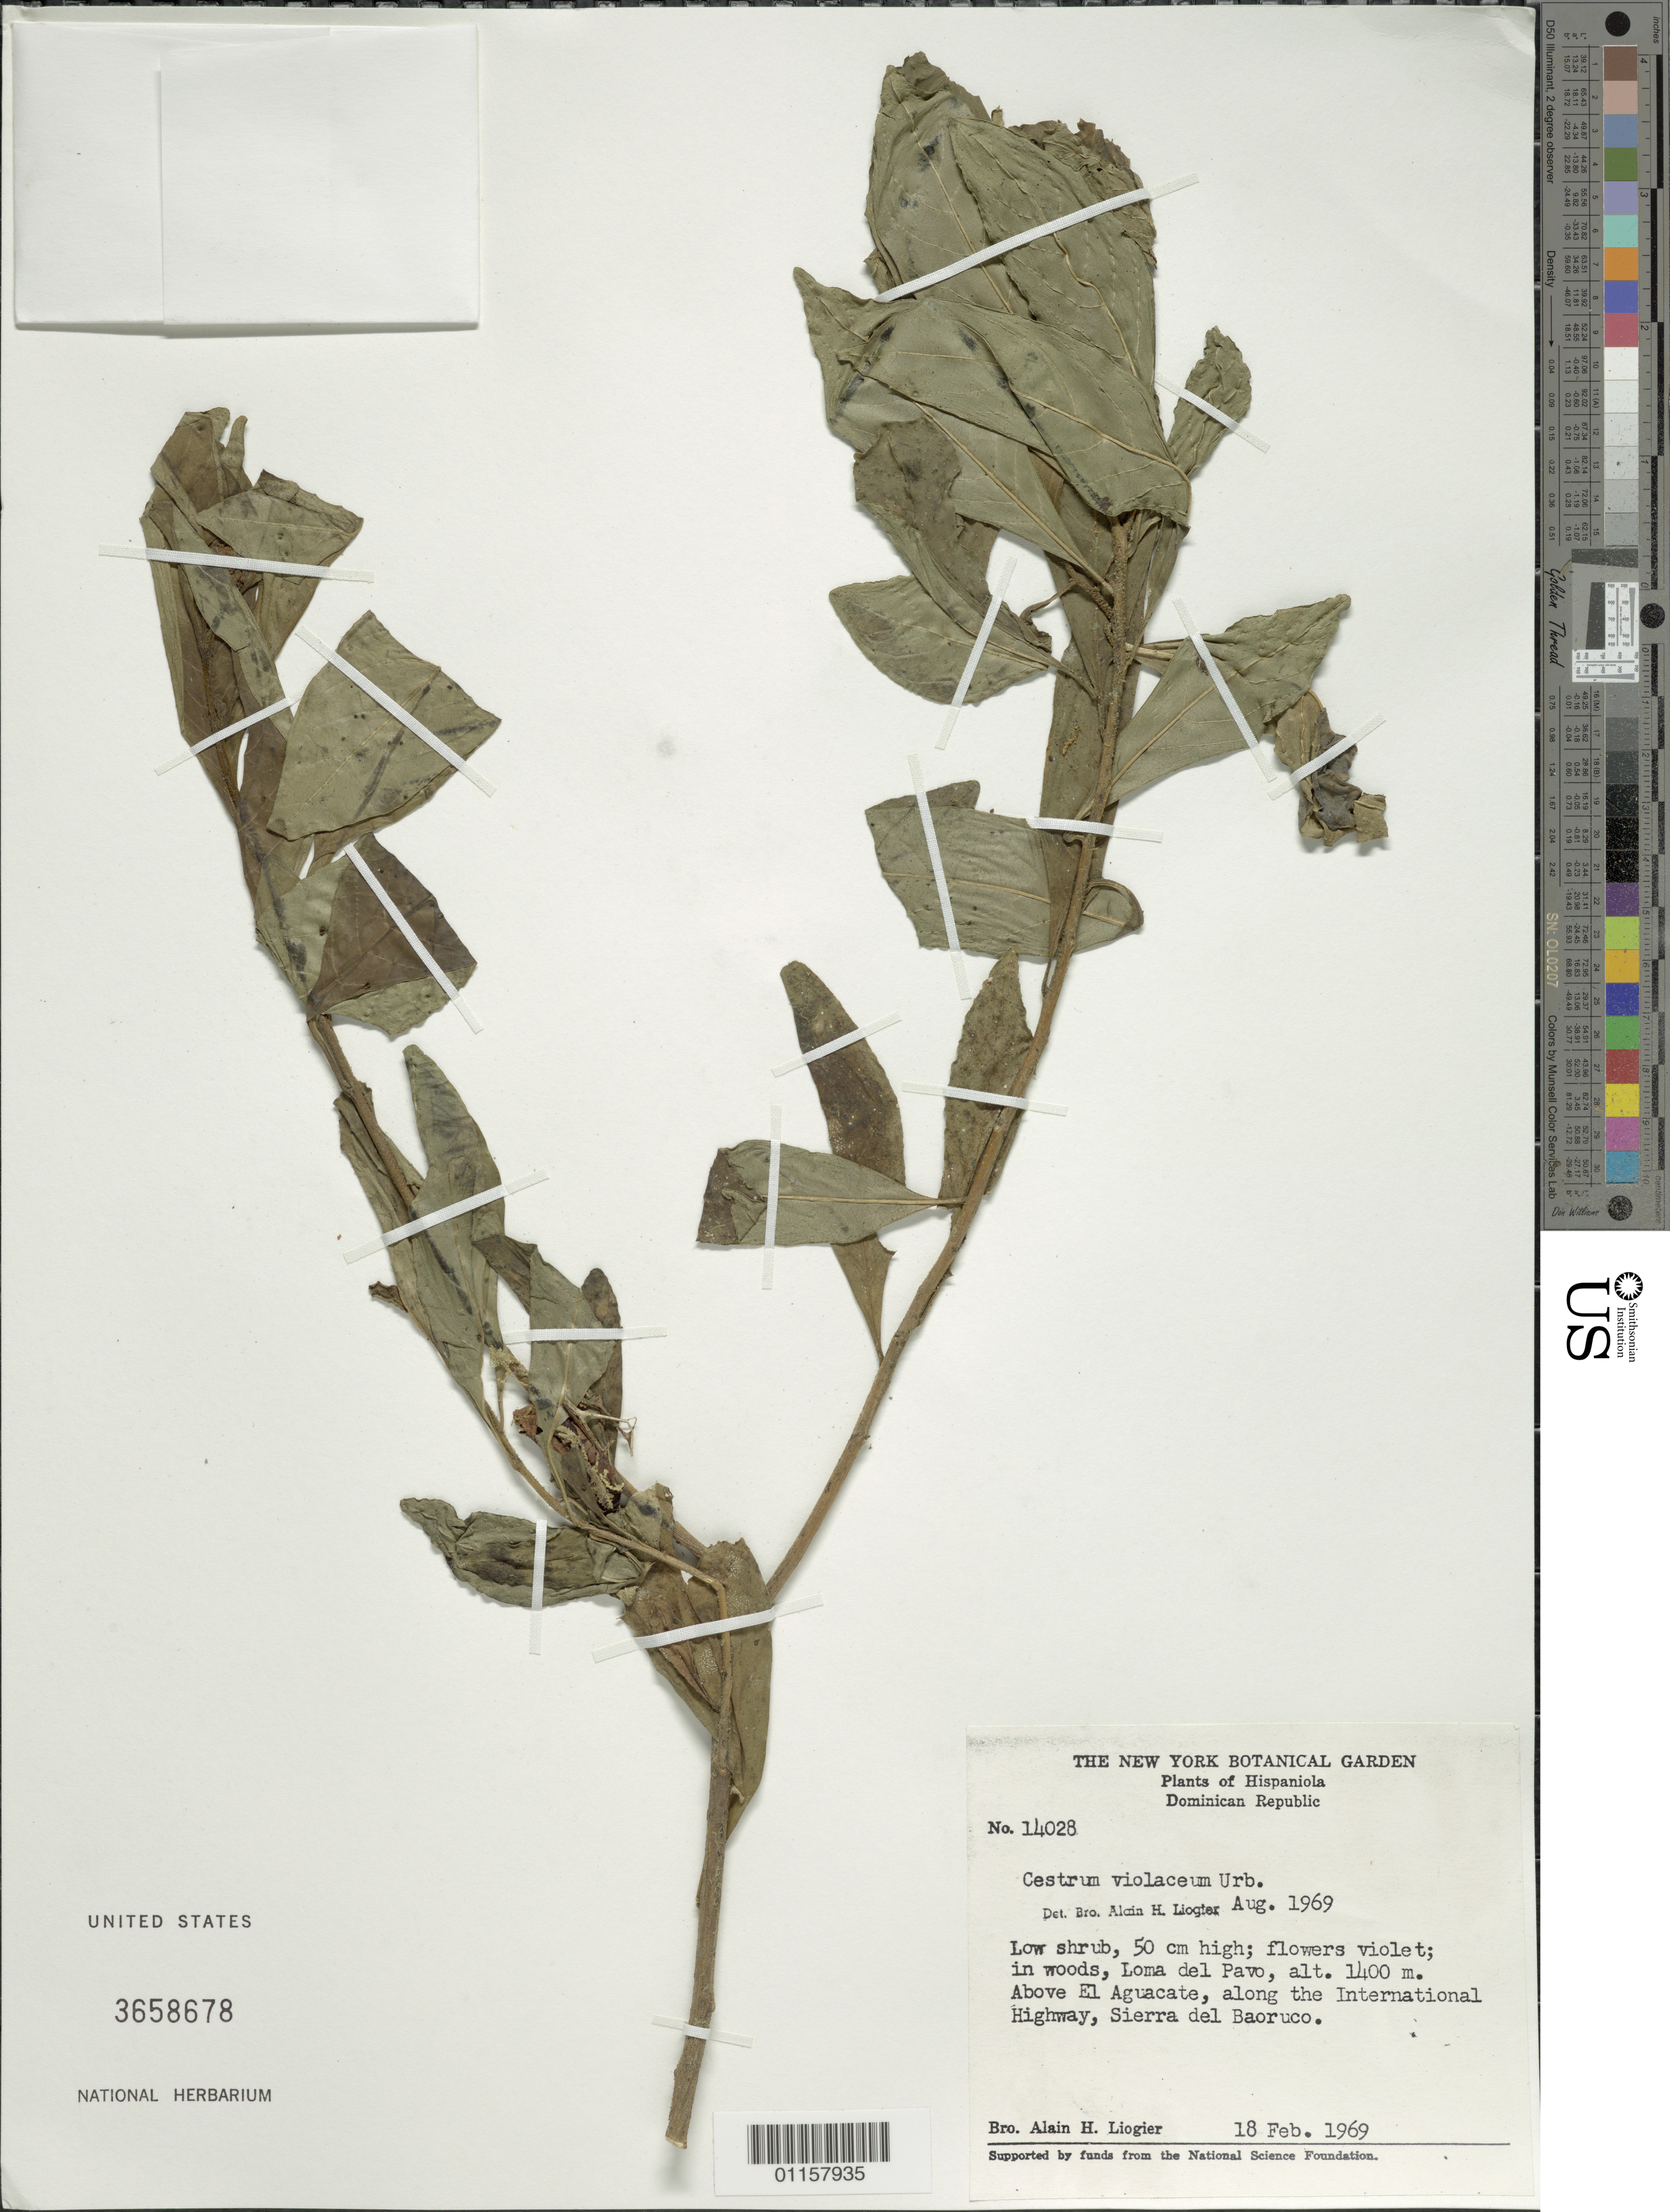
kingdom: Plantae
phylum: Tracheophyta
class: Magnoliopsida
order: Solanales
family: Solanaceae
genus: Cestrum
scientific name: Cestrum violaceum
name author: Urb.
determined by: Liogier, Alain H.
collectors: A. H. Liogier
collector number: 14028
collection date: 1969-02-18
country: Dominican Republic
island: Hispaniola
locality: Sierra del Baoruco, Loma del Pavo, above El Aguacate, along the International Highway.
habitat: In woods.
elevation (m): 1400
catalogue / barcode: US 3658678